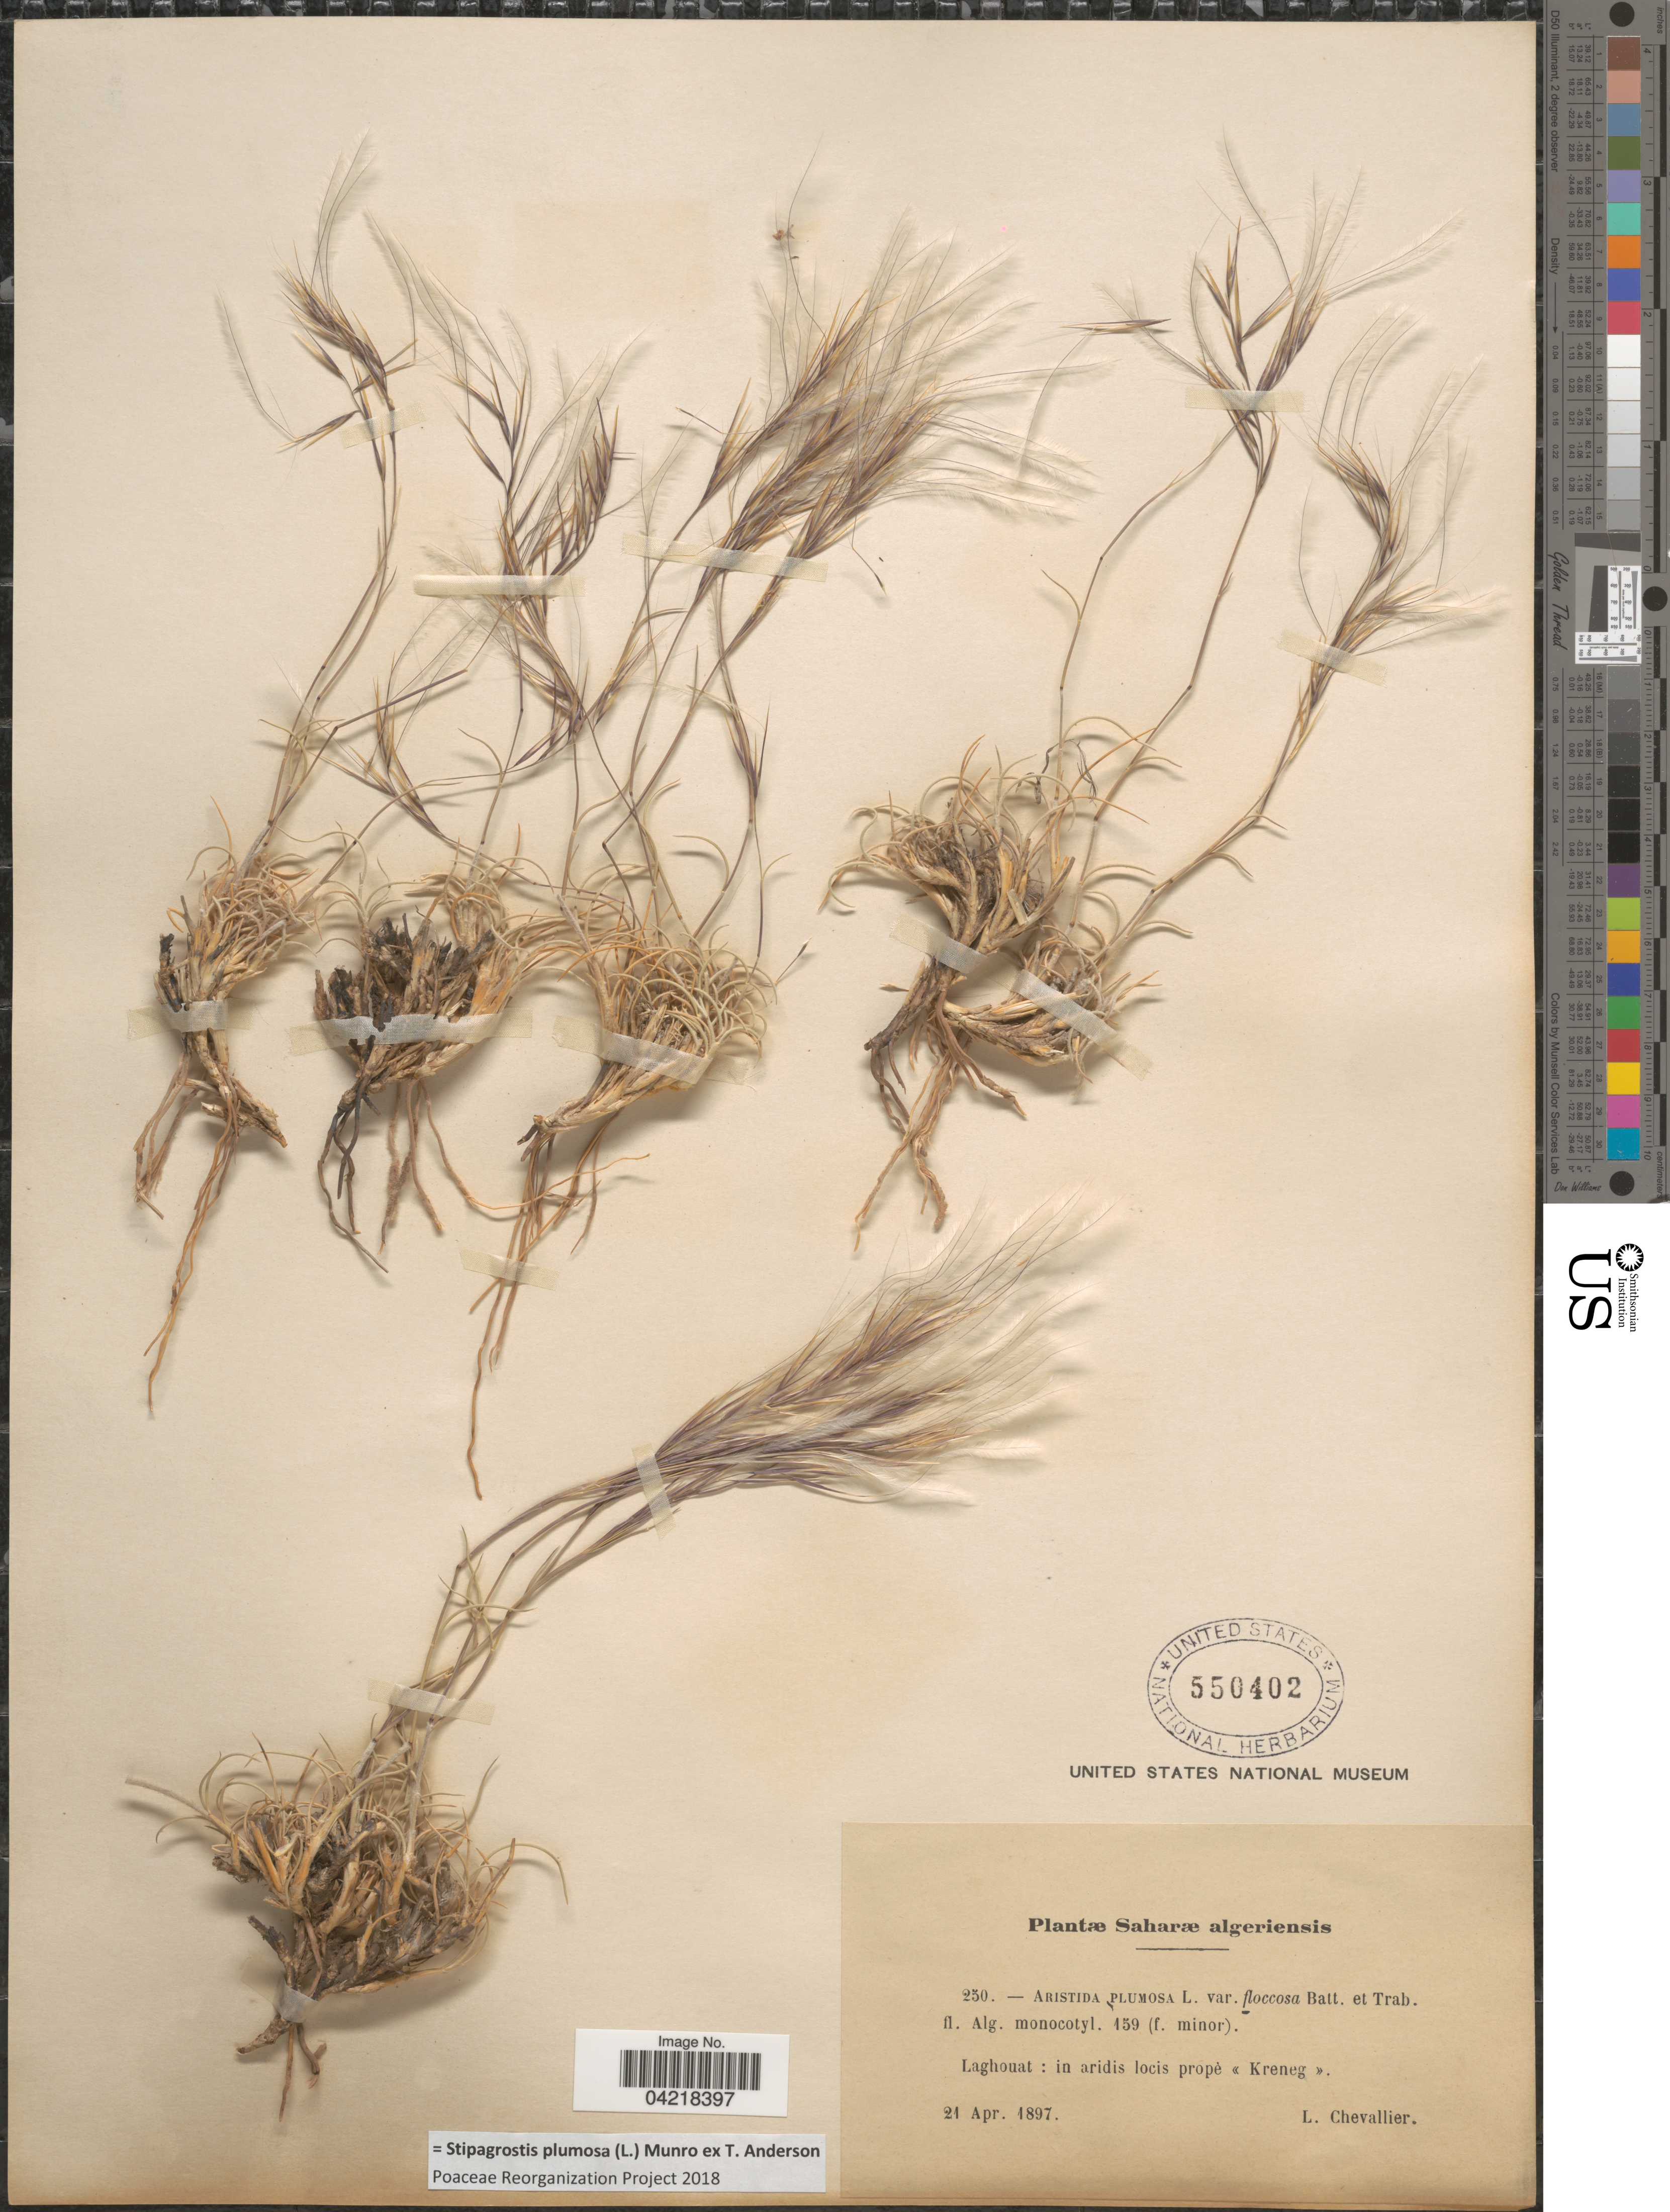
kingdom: Plantae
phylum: Tracheophyta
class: Liliopsida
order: Poales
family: Poaceae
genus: Stipagrostis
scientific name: Stipagrostis plumosa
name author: (L.) Munro ex T. Anderson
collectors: L. Chevallier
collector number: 250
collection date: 1897-04-21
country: Algeria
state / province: Laghouat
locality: Saharæ algeriensis. Laghouat: in aridis locis propè «Kreneg».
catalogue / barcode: US 550402